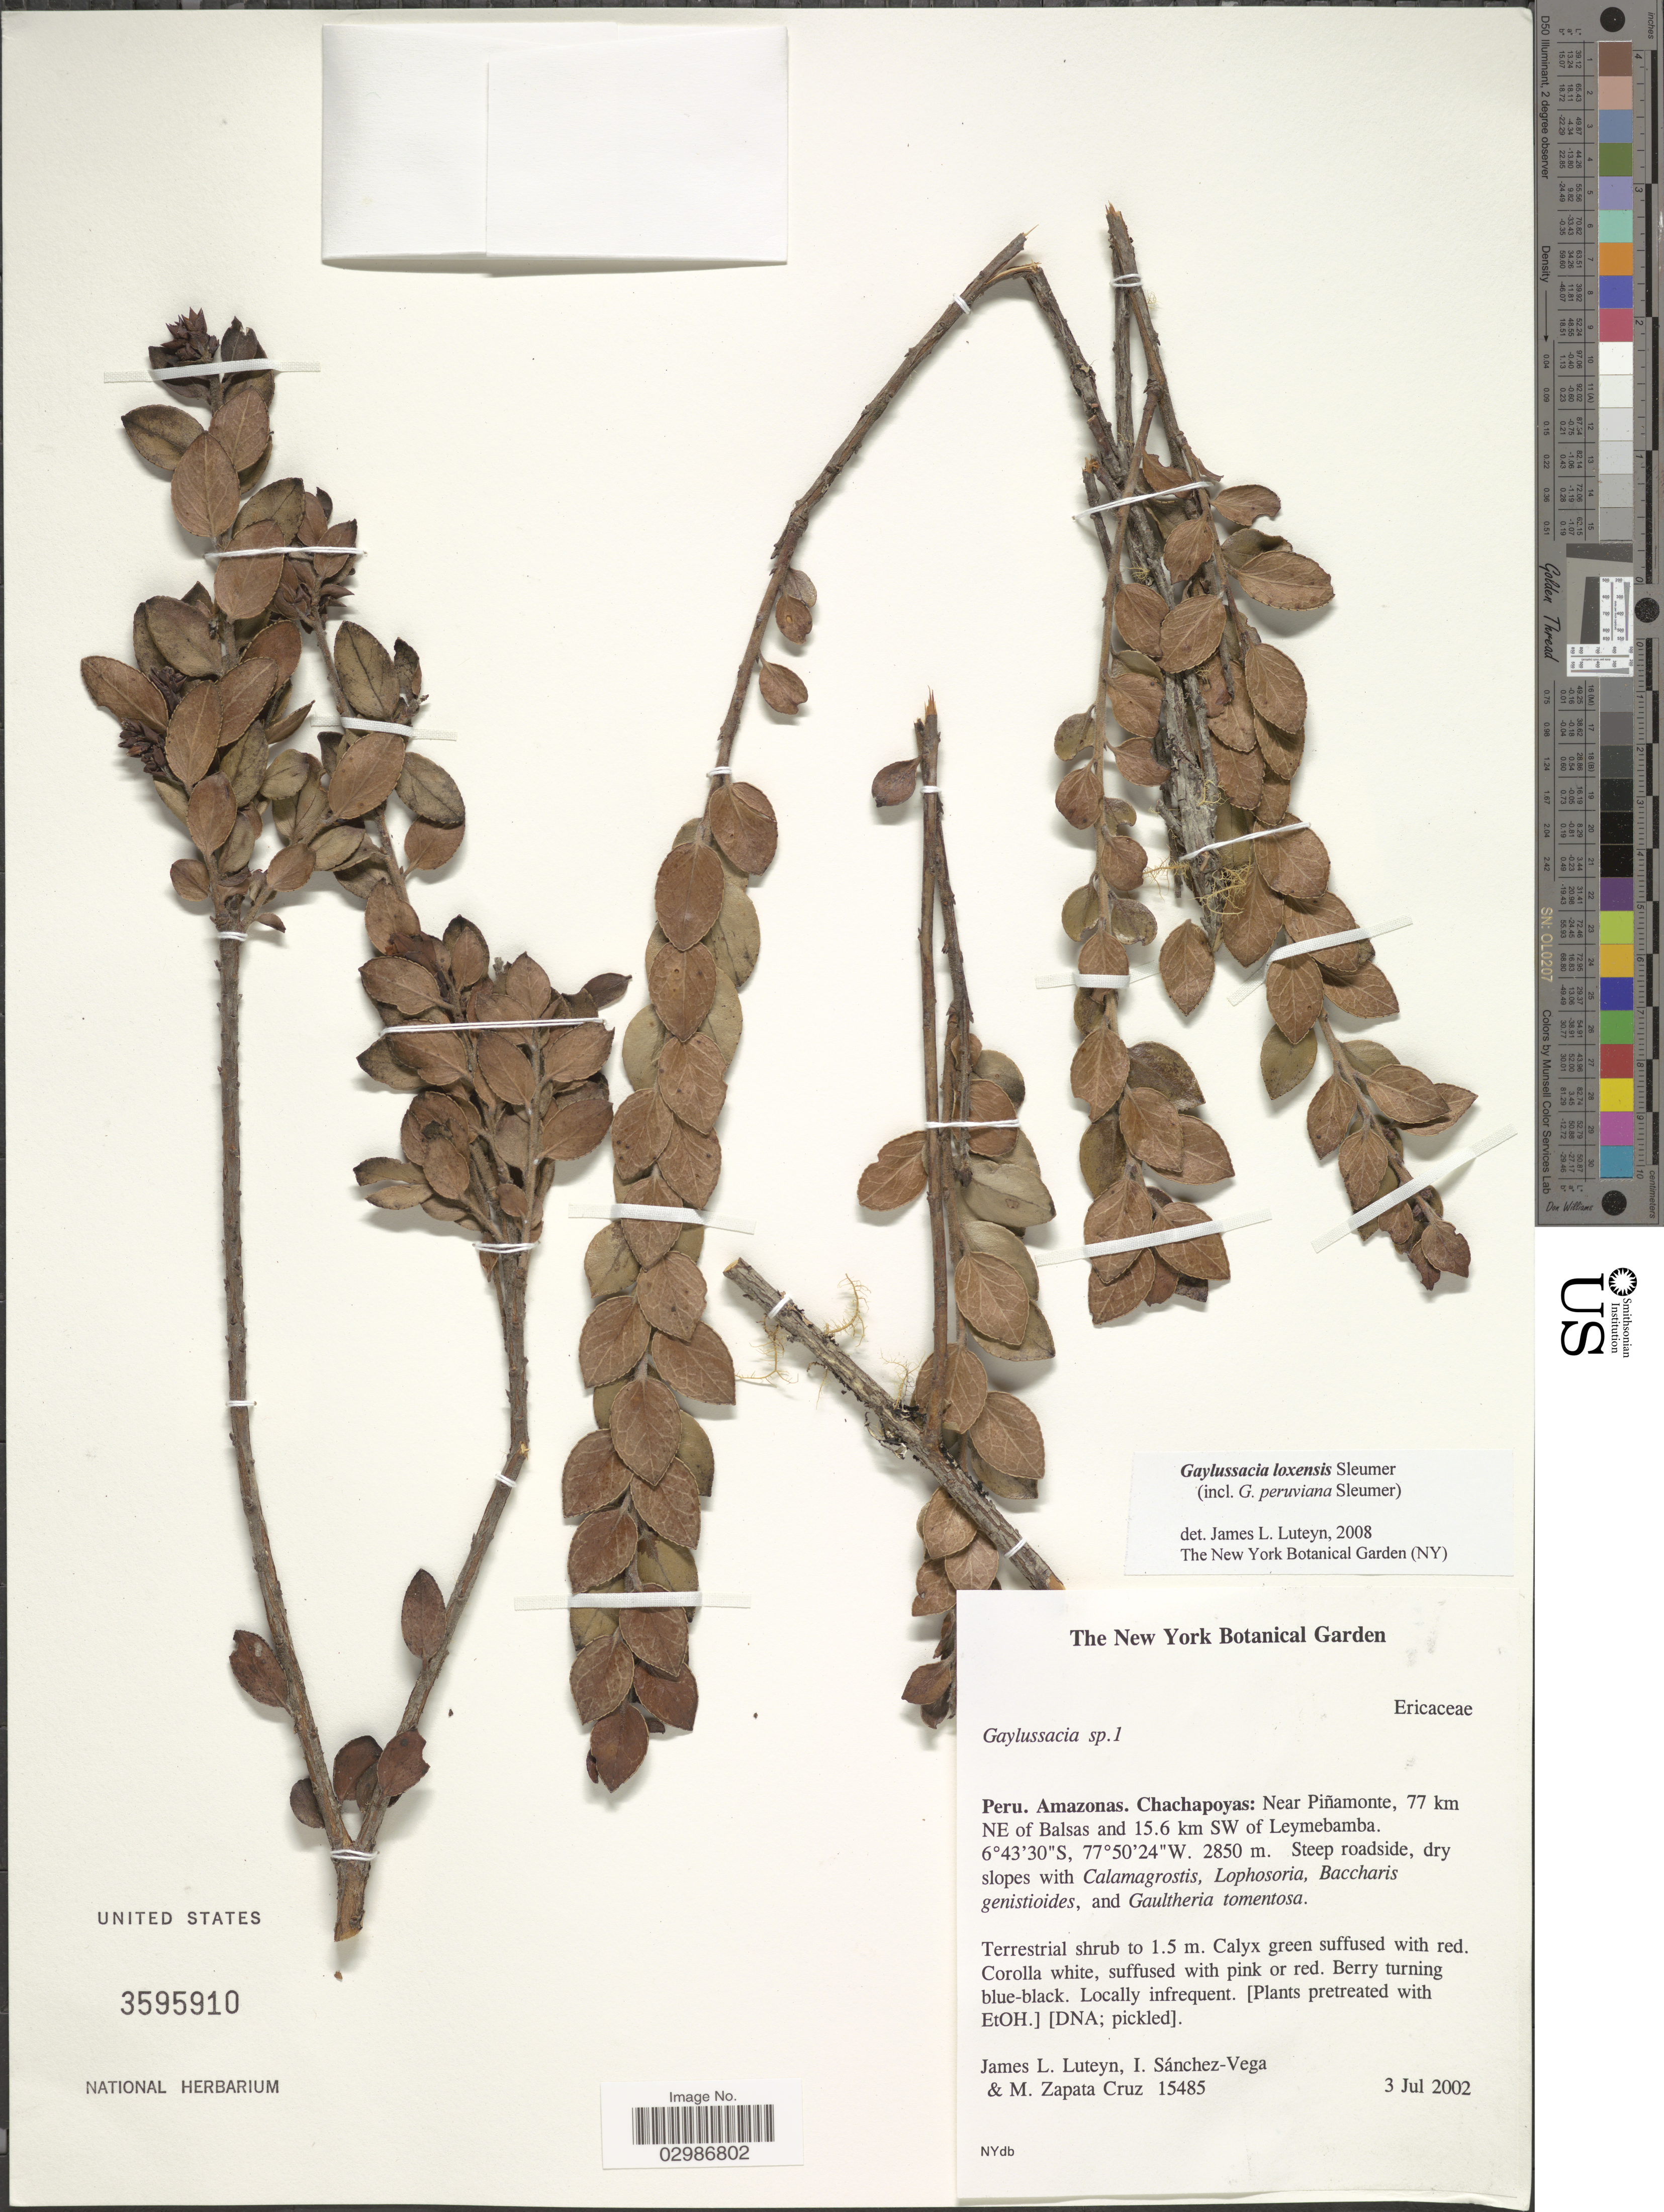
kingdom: Plantae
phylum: Tracheophyta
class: Magnoliopsida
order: Ericales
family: Ericaceae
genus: Gaylussacia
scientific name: Gaylussacia loxensis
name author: Sleumer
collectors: J. Luteyn, I. Sánchez Vega & M. Zapata Cruz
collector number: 15485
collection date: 2002-07-03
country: Peru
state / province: Amazonas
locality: Chachapoyas: Near Piñamonte, 77 km NE of Balsas and 15.6 km SW of Leymebamba.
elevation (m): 2850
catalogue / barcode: US 3595910